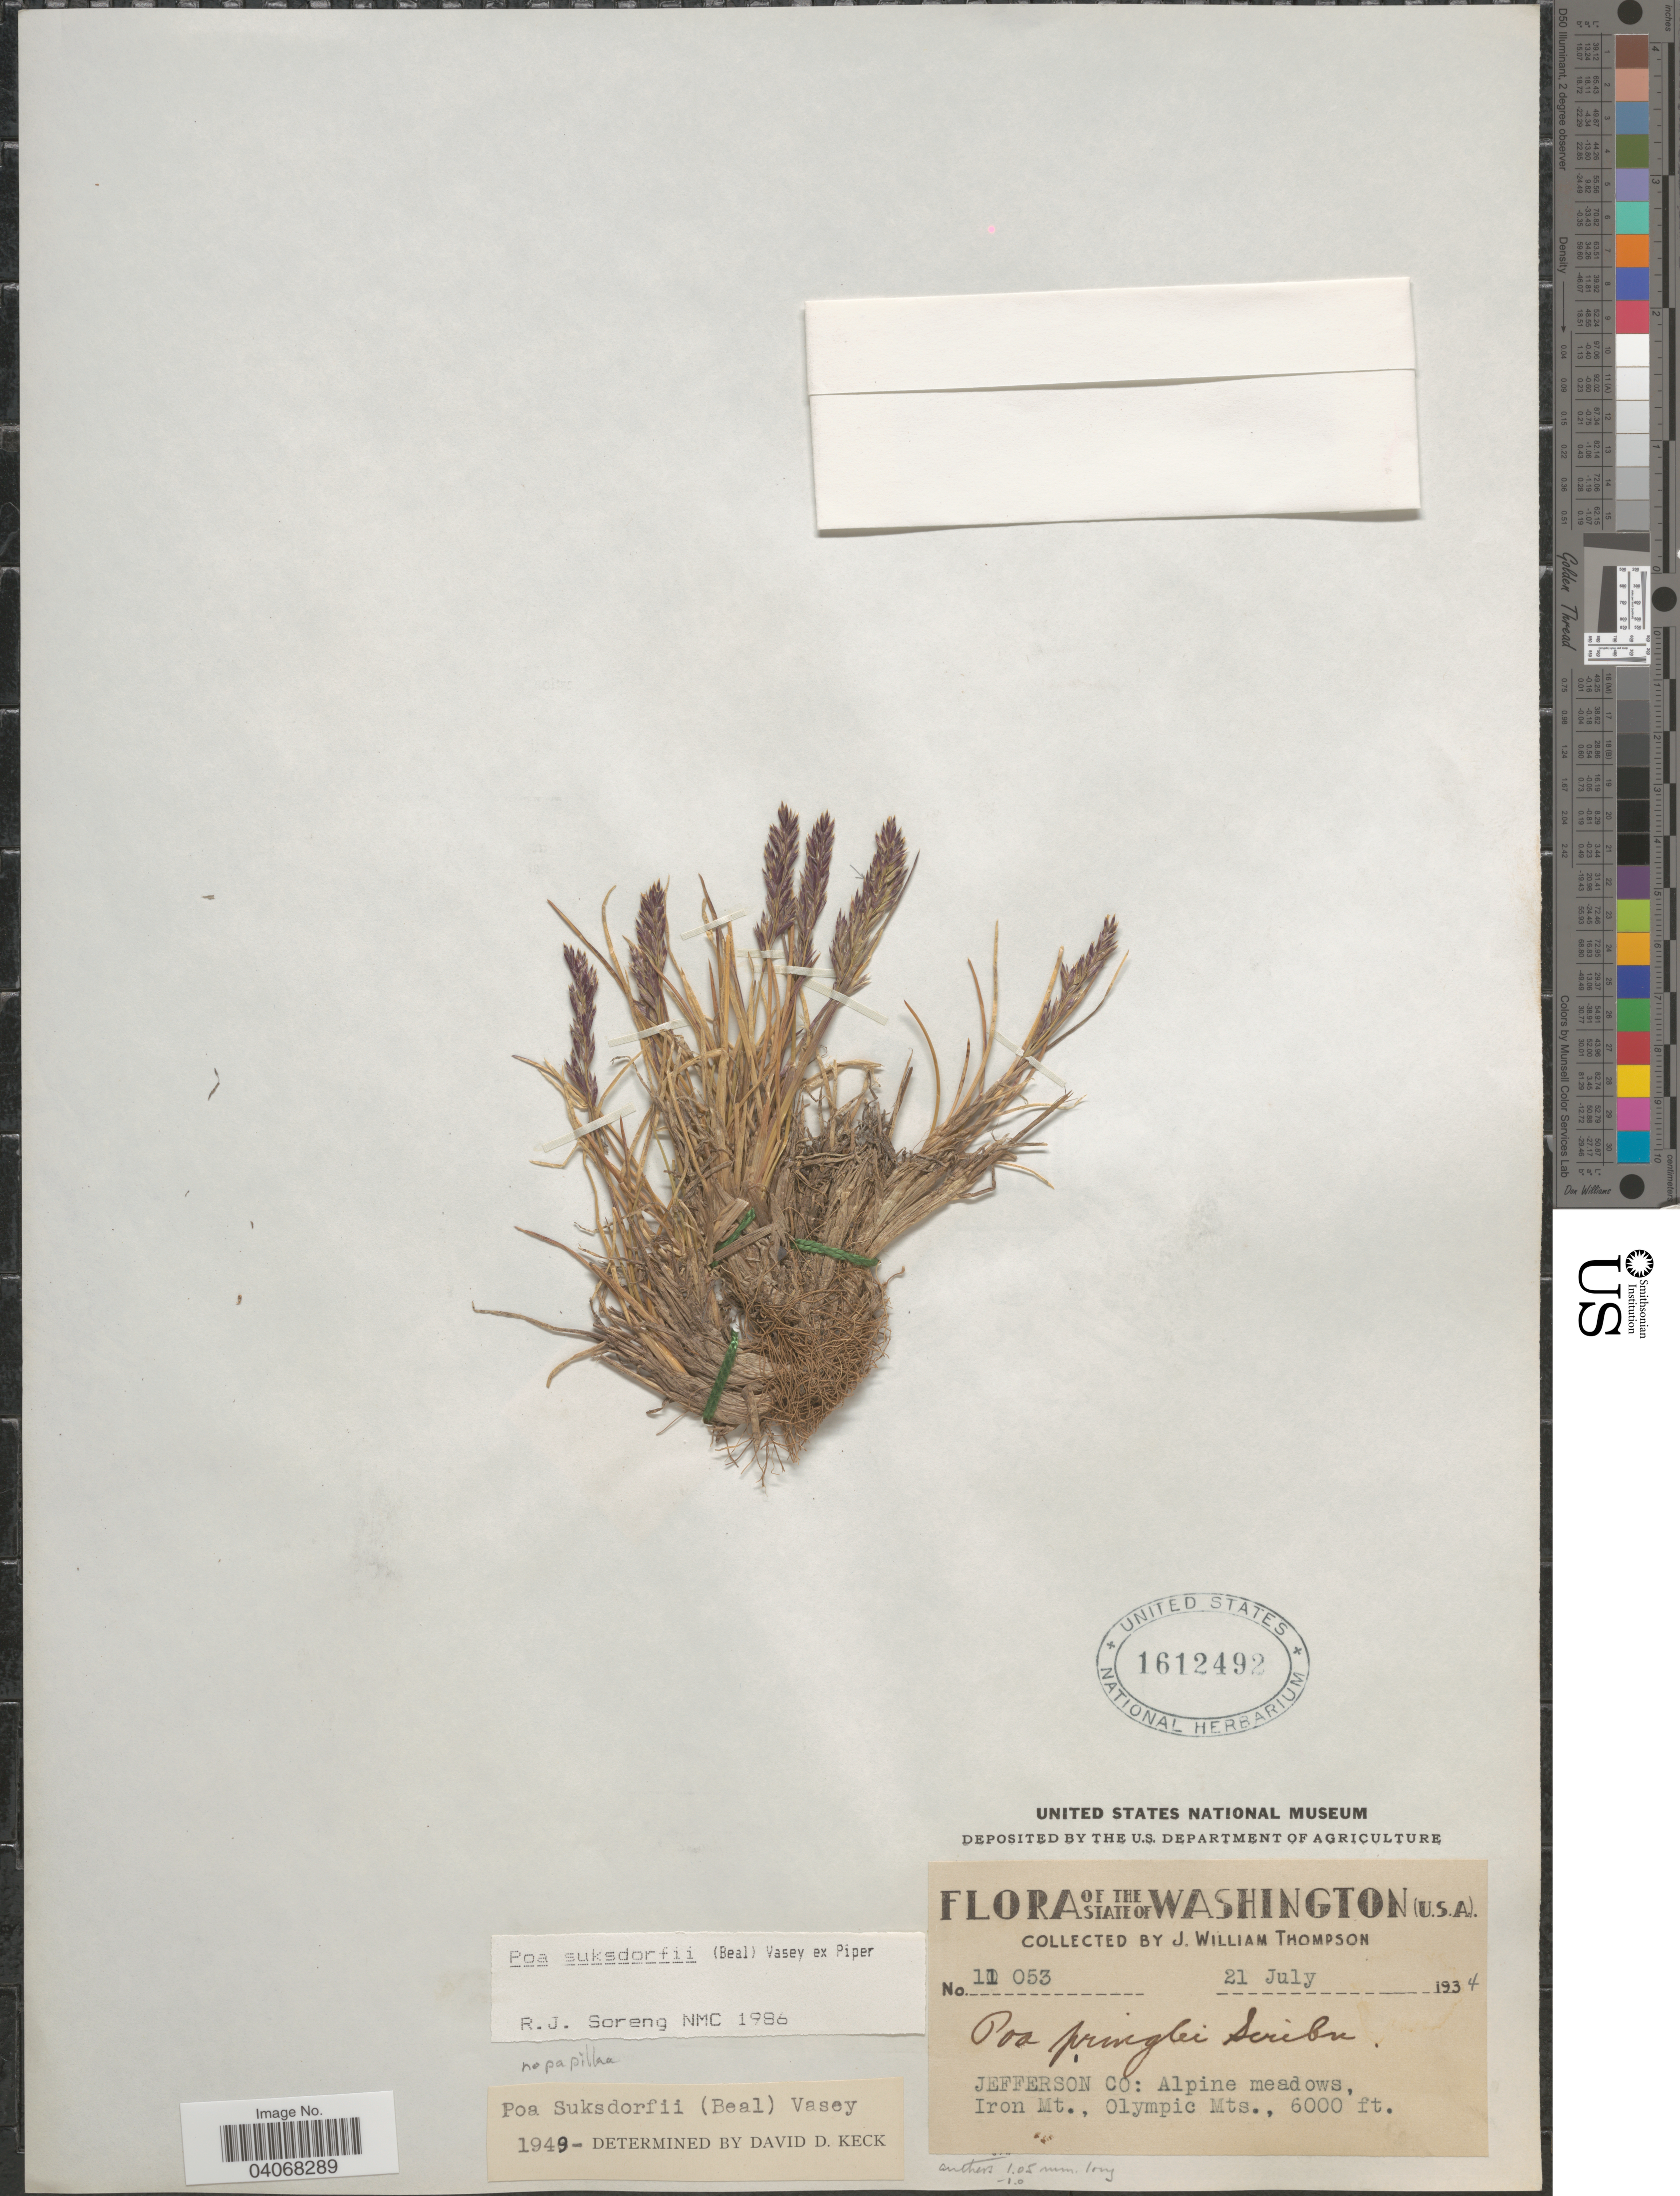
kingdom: Plantae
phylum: Tracheophyta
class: Liliopsida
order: Poales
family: Poaceae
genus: Poa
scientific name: Poa suksdorfii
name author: (W.J. Beal) Vasey ex Piper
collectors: J. W. Thompson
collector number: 11053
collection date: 1934-07-21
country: United States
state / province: Washington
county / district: Jefferson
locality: Jefferson Co: Alpine meadows, Iron Mt., Olympic Mts.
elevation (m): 1829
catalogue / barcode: US 1612492